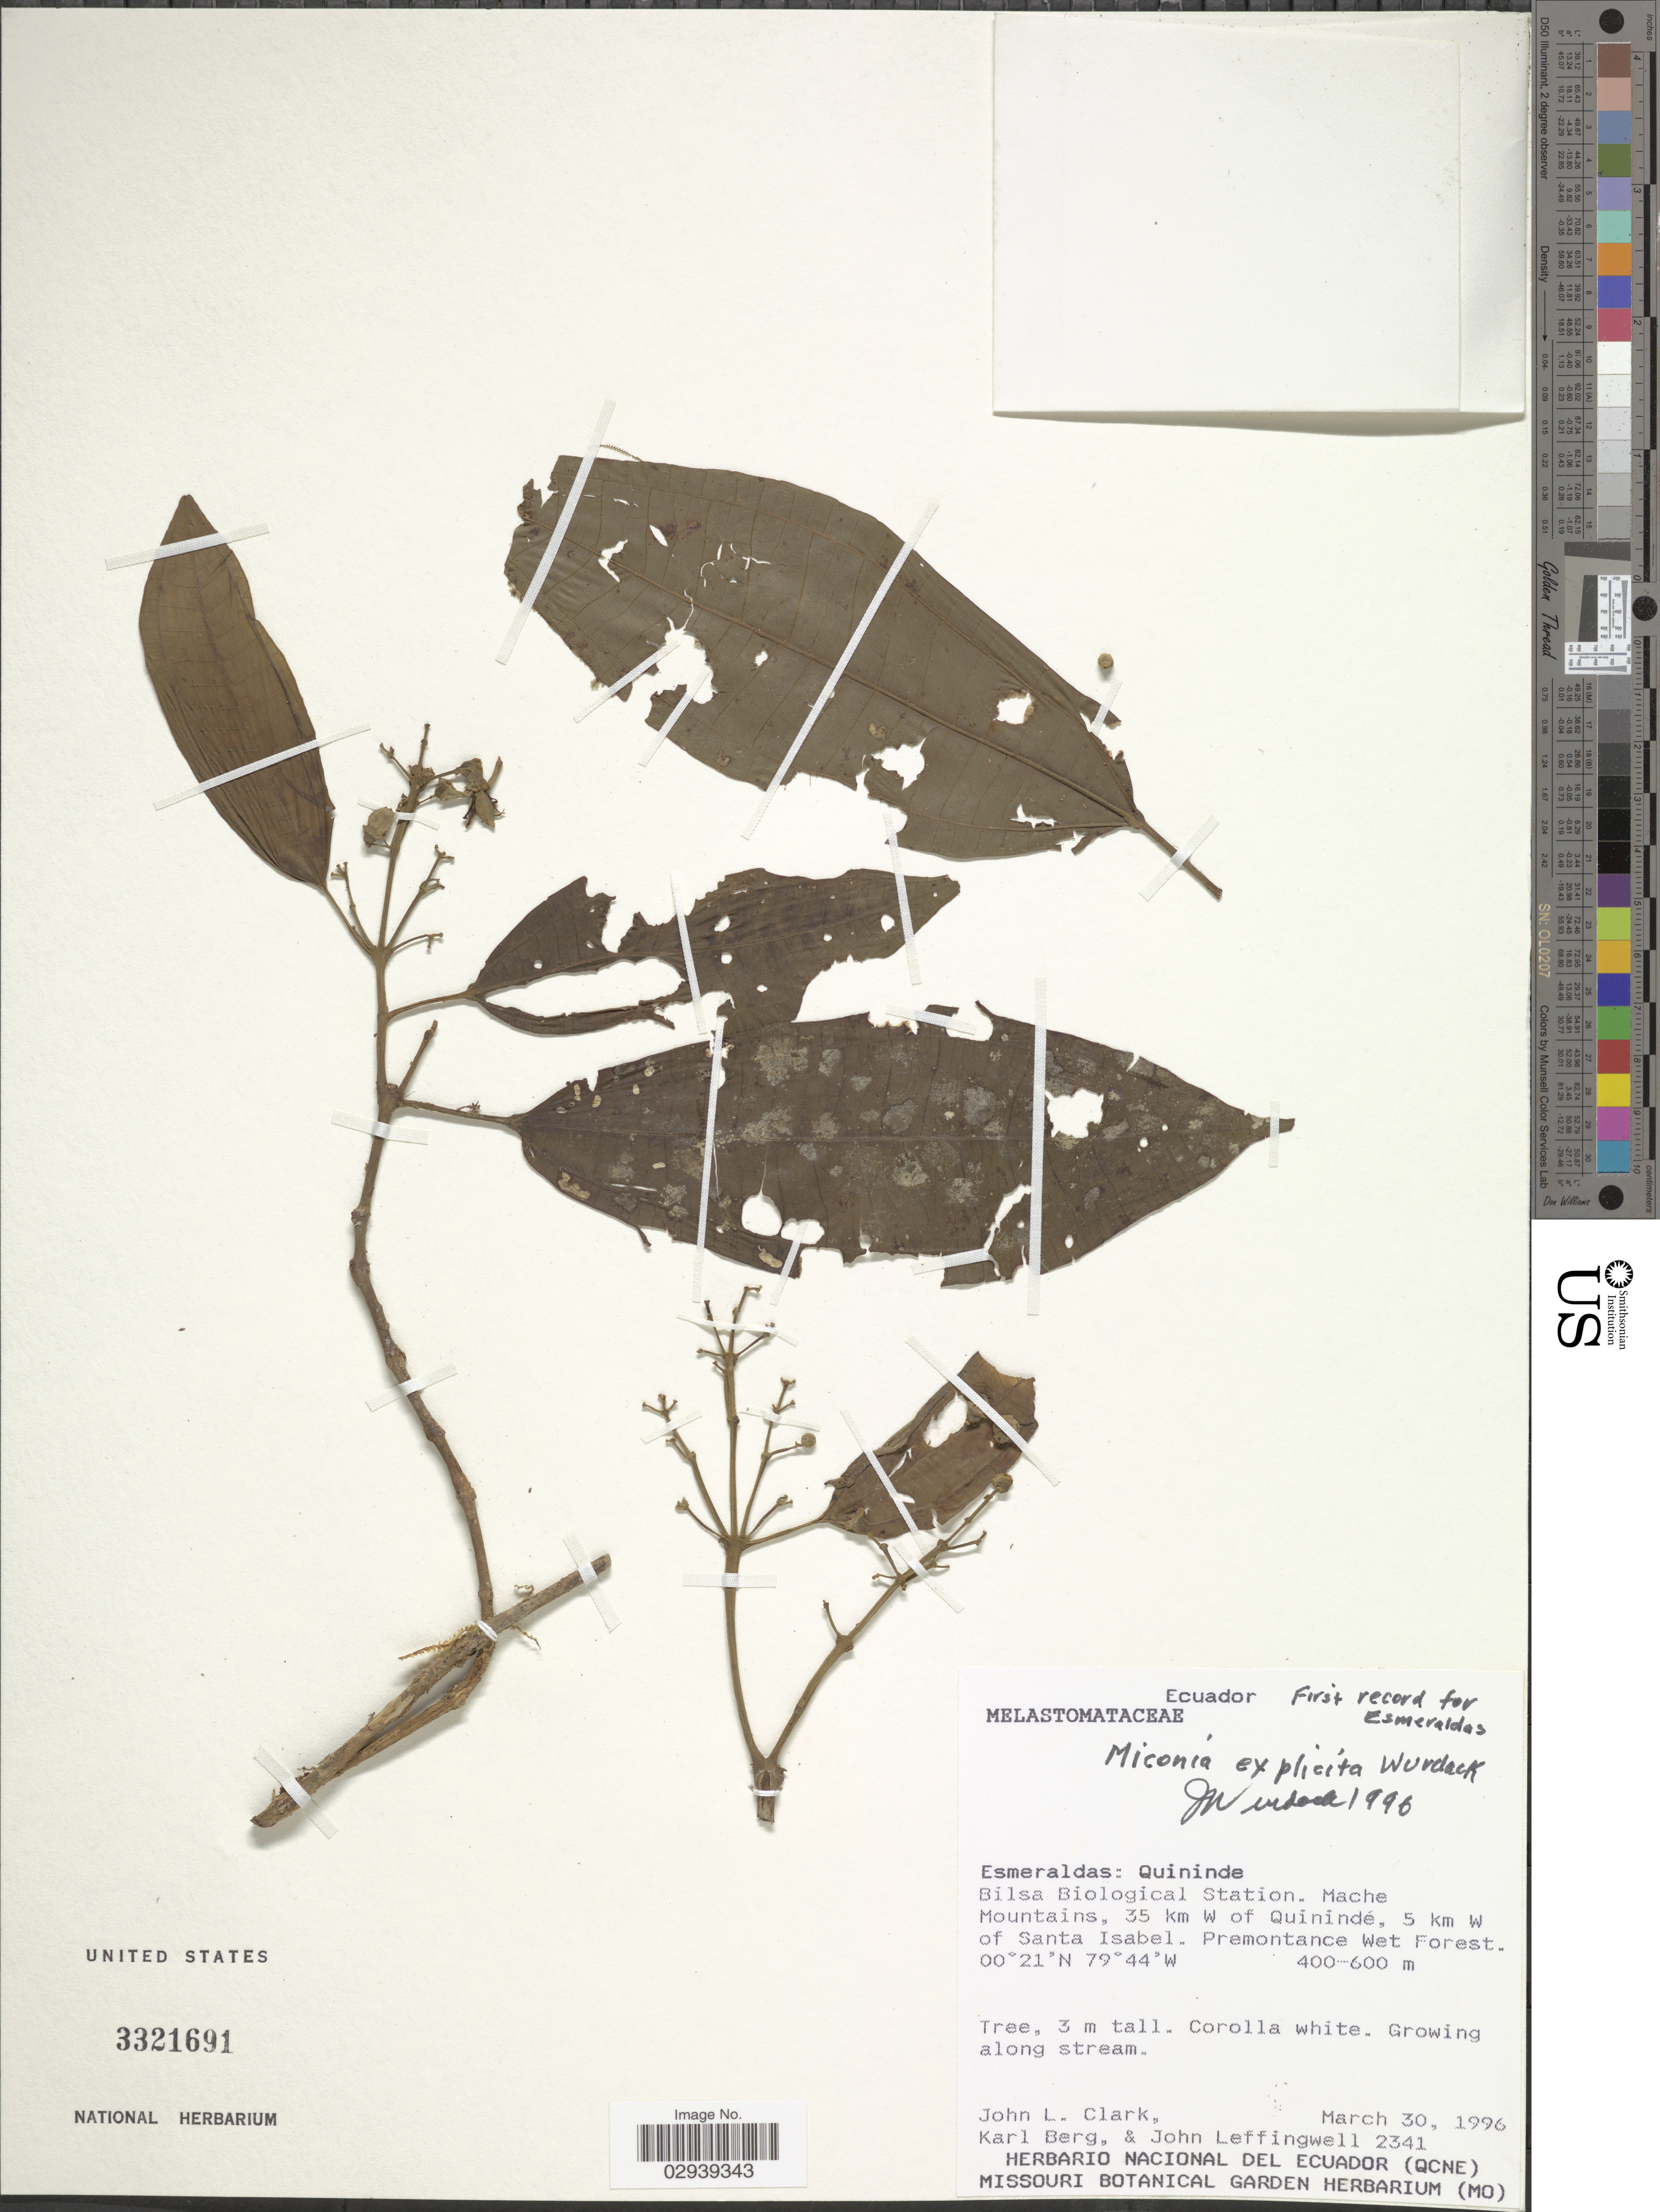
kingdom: Plantae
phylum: Tracheophyta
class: Magnoliopsida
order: Myrtales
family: Melastomataceae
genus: Miconia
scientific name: Miconia explicita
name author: Wurdack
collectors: J. L. Clark, K. Berg & J. Leffingwell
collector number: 2341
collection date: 1996-03-30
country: Ecuador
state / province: Esmeraldas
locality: Quininde. Bilsa Biological Station. Mache Mountains, 35 km W of Quinindé, 5 km W of Santa Isabel.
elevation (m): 400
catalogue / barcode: US 3321691